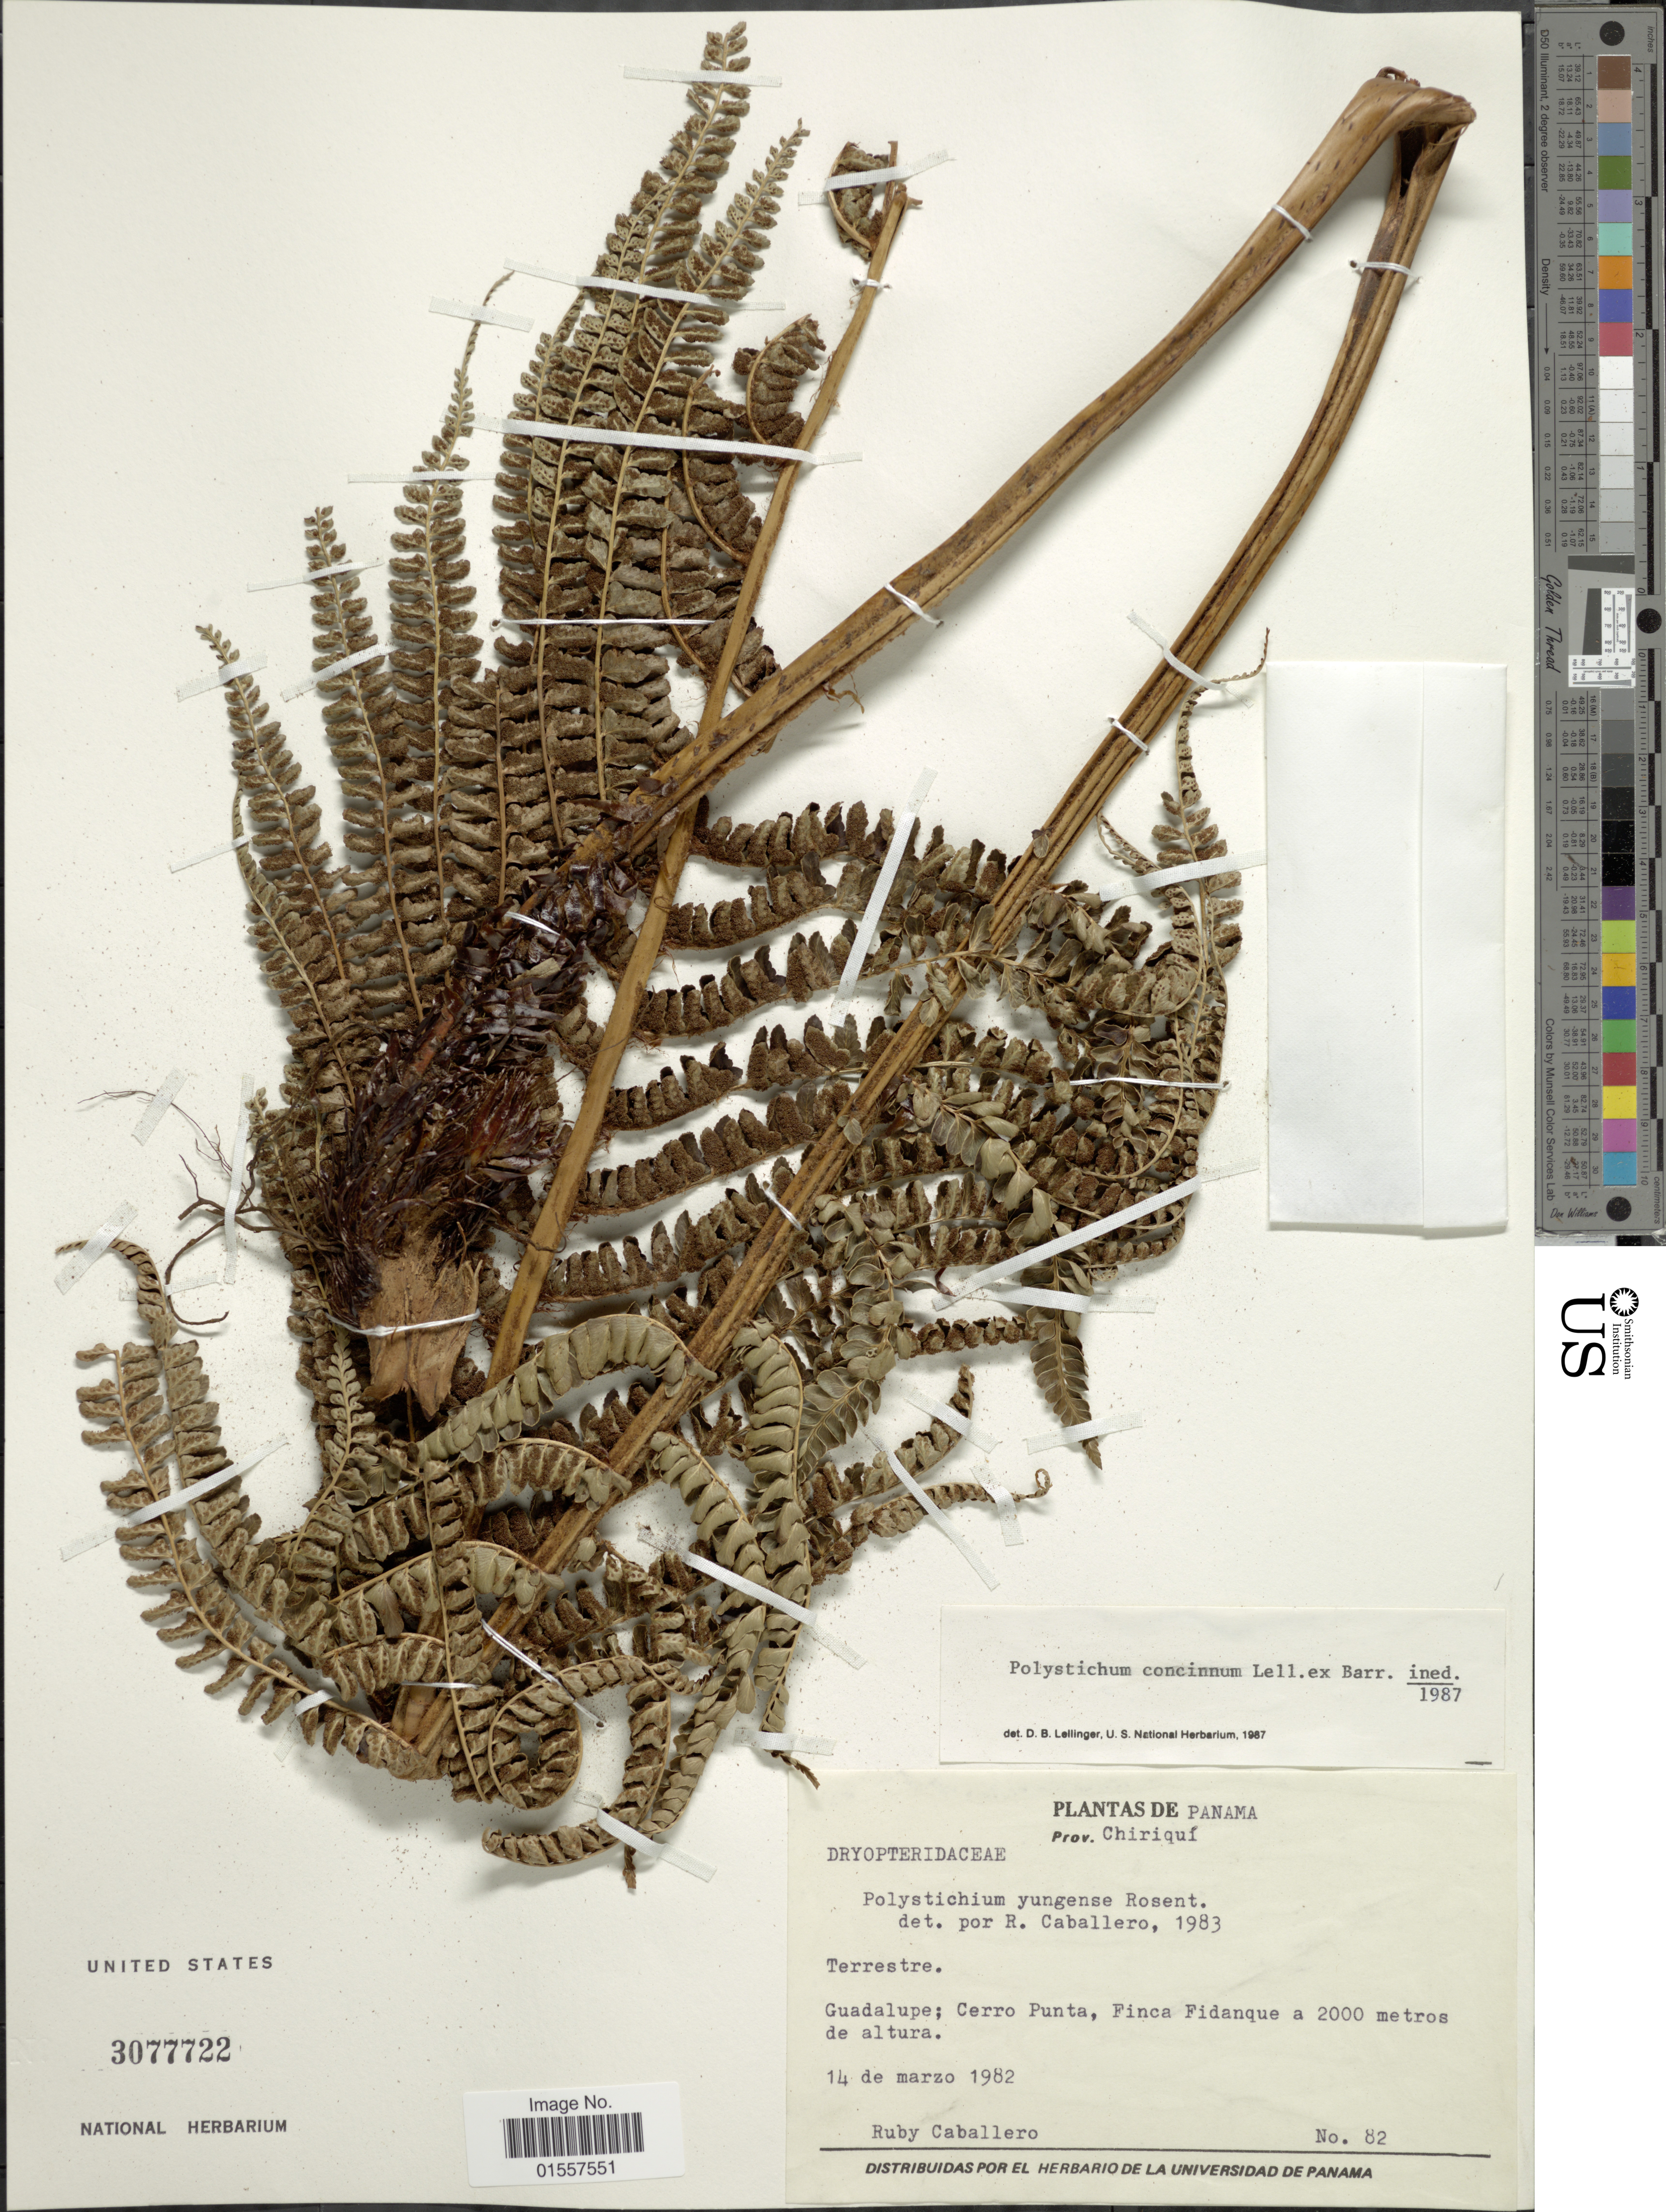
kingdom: Plantae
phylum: Tracheophyta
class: Polypodiopsida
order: Polypodiales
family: Dryopteridaceae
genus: Polystichum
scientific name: Polystichum concinnum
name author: Lellinger ex Barrington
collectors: R. Caballero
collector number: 82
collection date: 1982-03-14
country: Panama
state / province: Chiriqui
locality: Prov. Chiriqui, Guadalupe; Cerro Punta, Finca Fidanque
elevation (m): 2000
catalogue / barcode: US 3077722